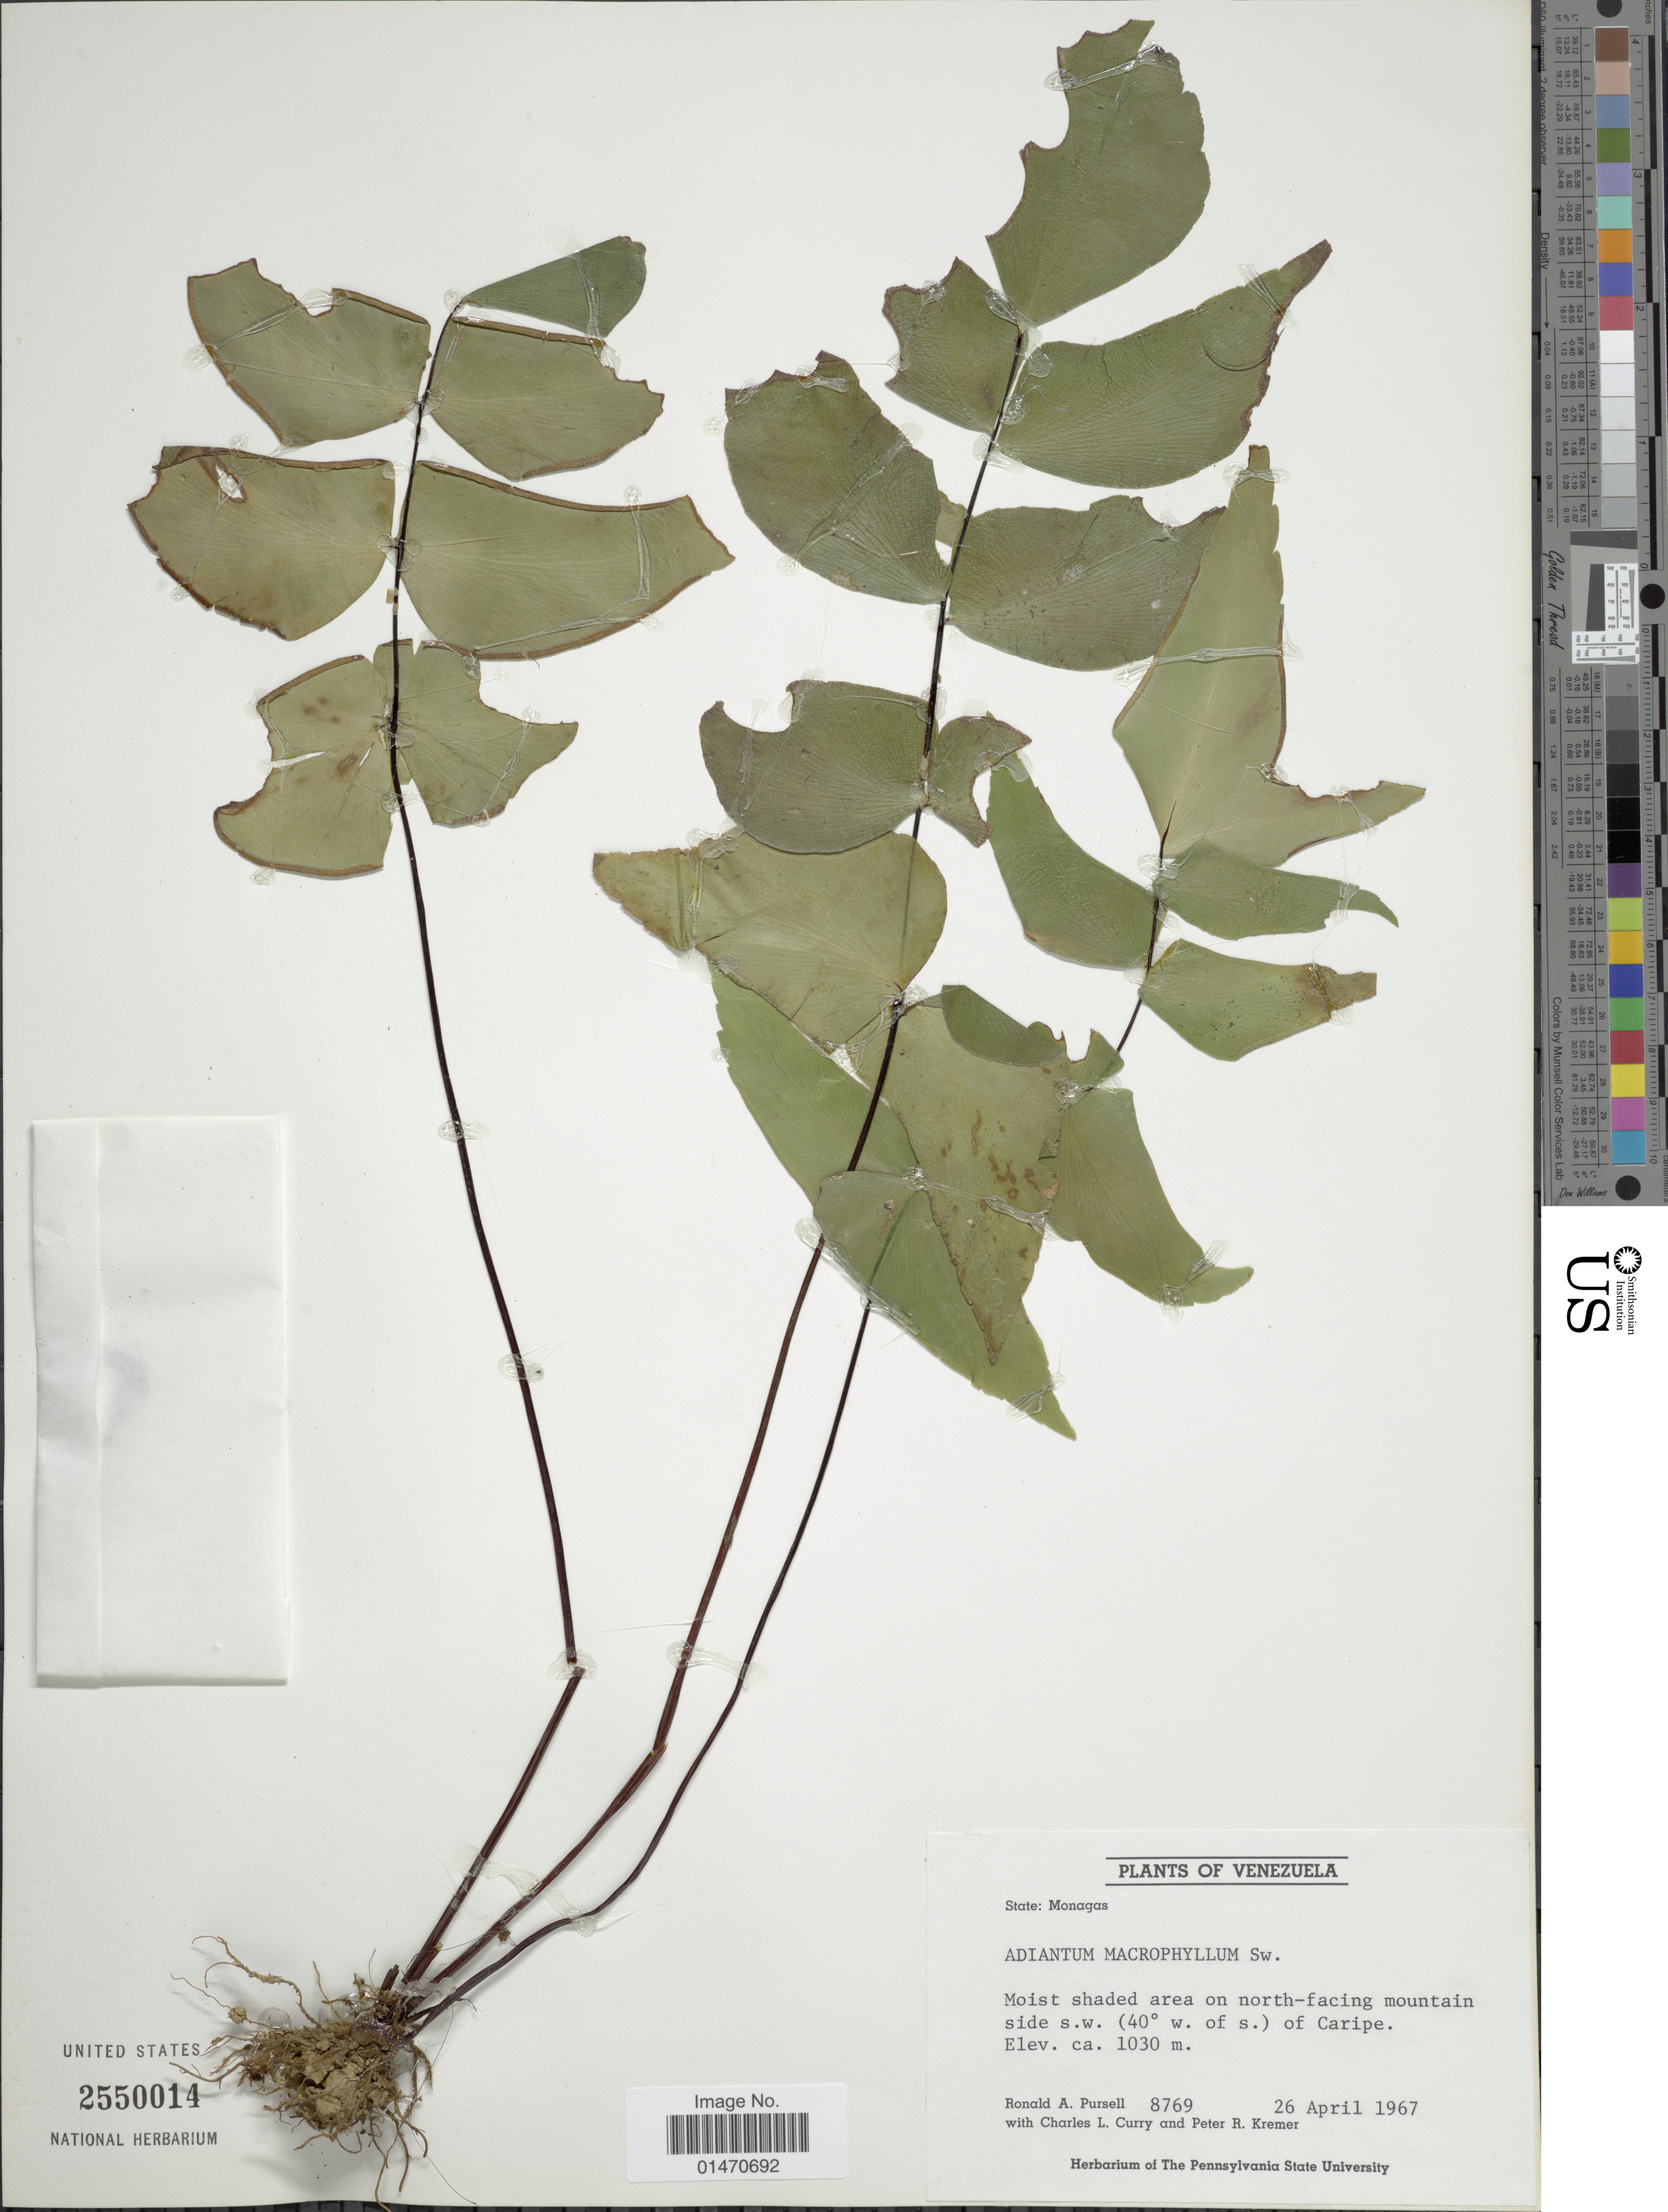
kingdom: Plantae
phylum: Tracheophyta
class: Polypodiopsida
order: Polypodiales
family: Pteridaceae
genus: Adiantum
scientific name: Adiantum macrophyllum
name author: Sw.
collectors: R. A. Pursell, C. L. Curry & P. R. Kremer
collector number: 8769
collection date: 1967-04-26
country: Venezuela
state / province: Monagas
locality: State of Monagas, moist shaded area on north-facing mountain side s.w.(40º w of s. ) of Caripe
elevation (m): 1030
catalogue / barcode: US 2550014